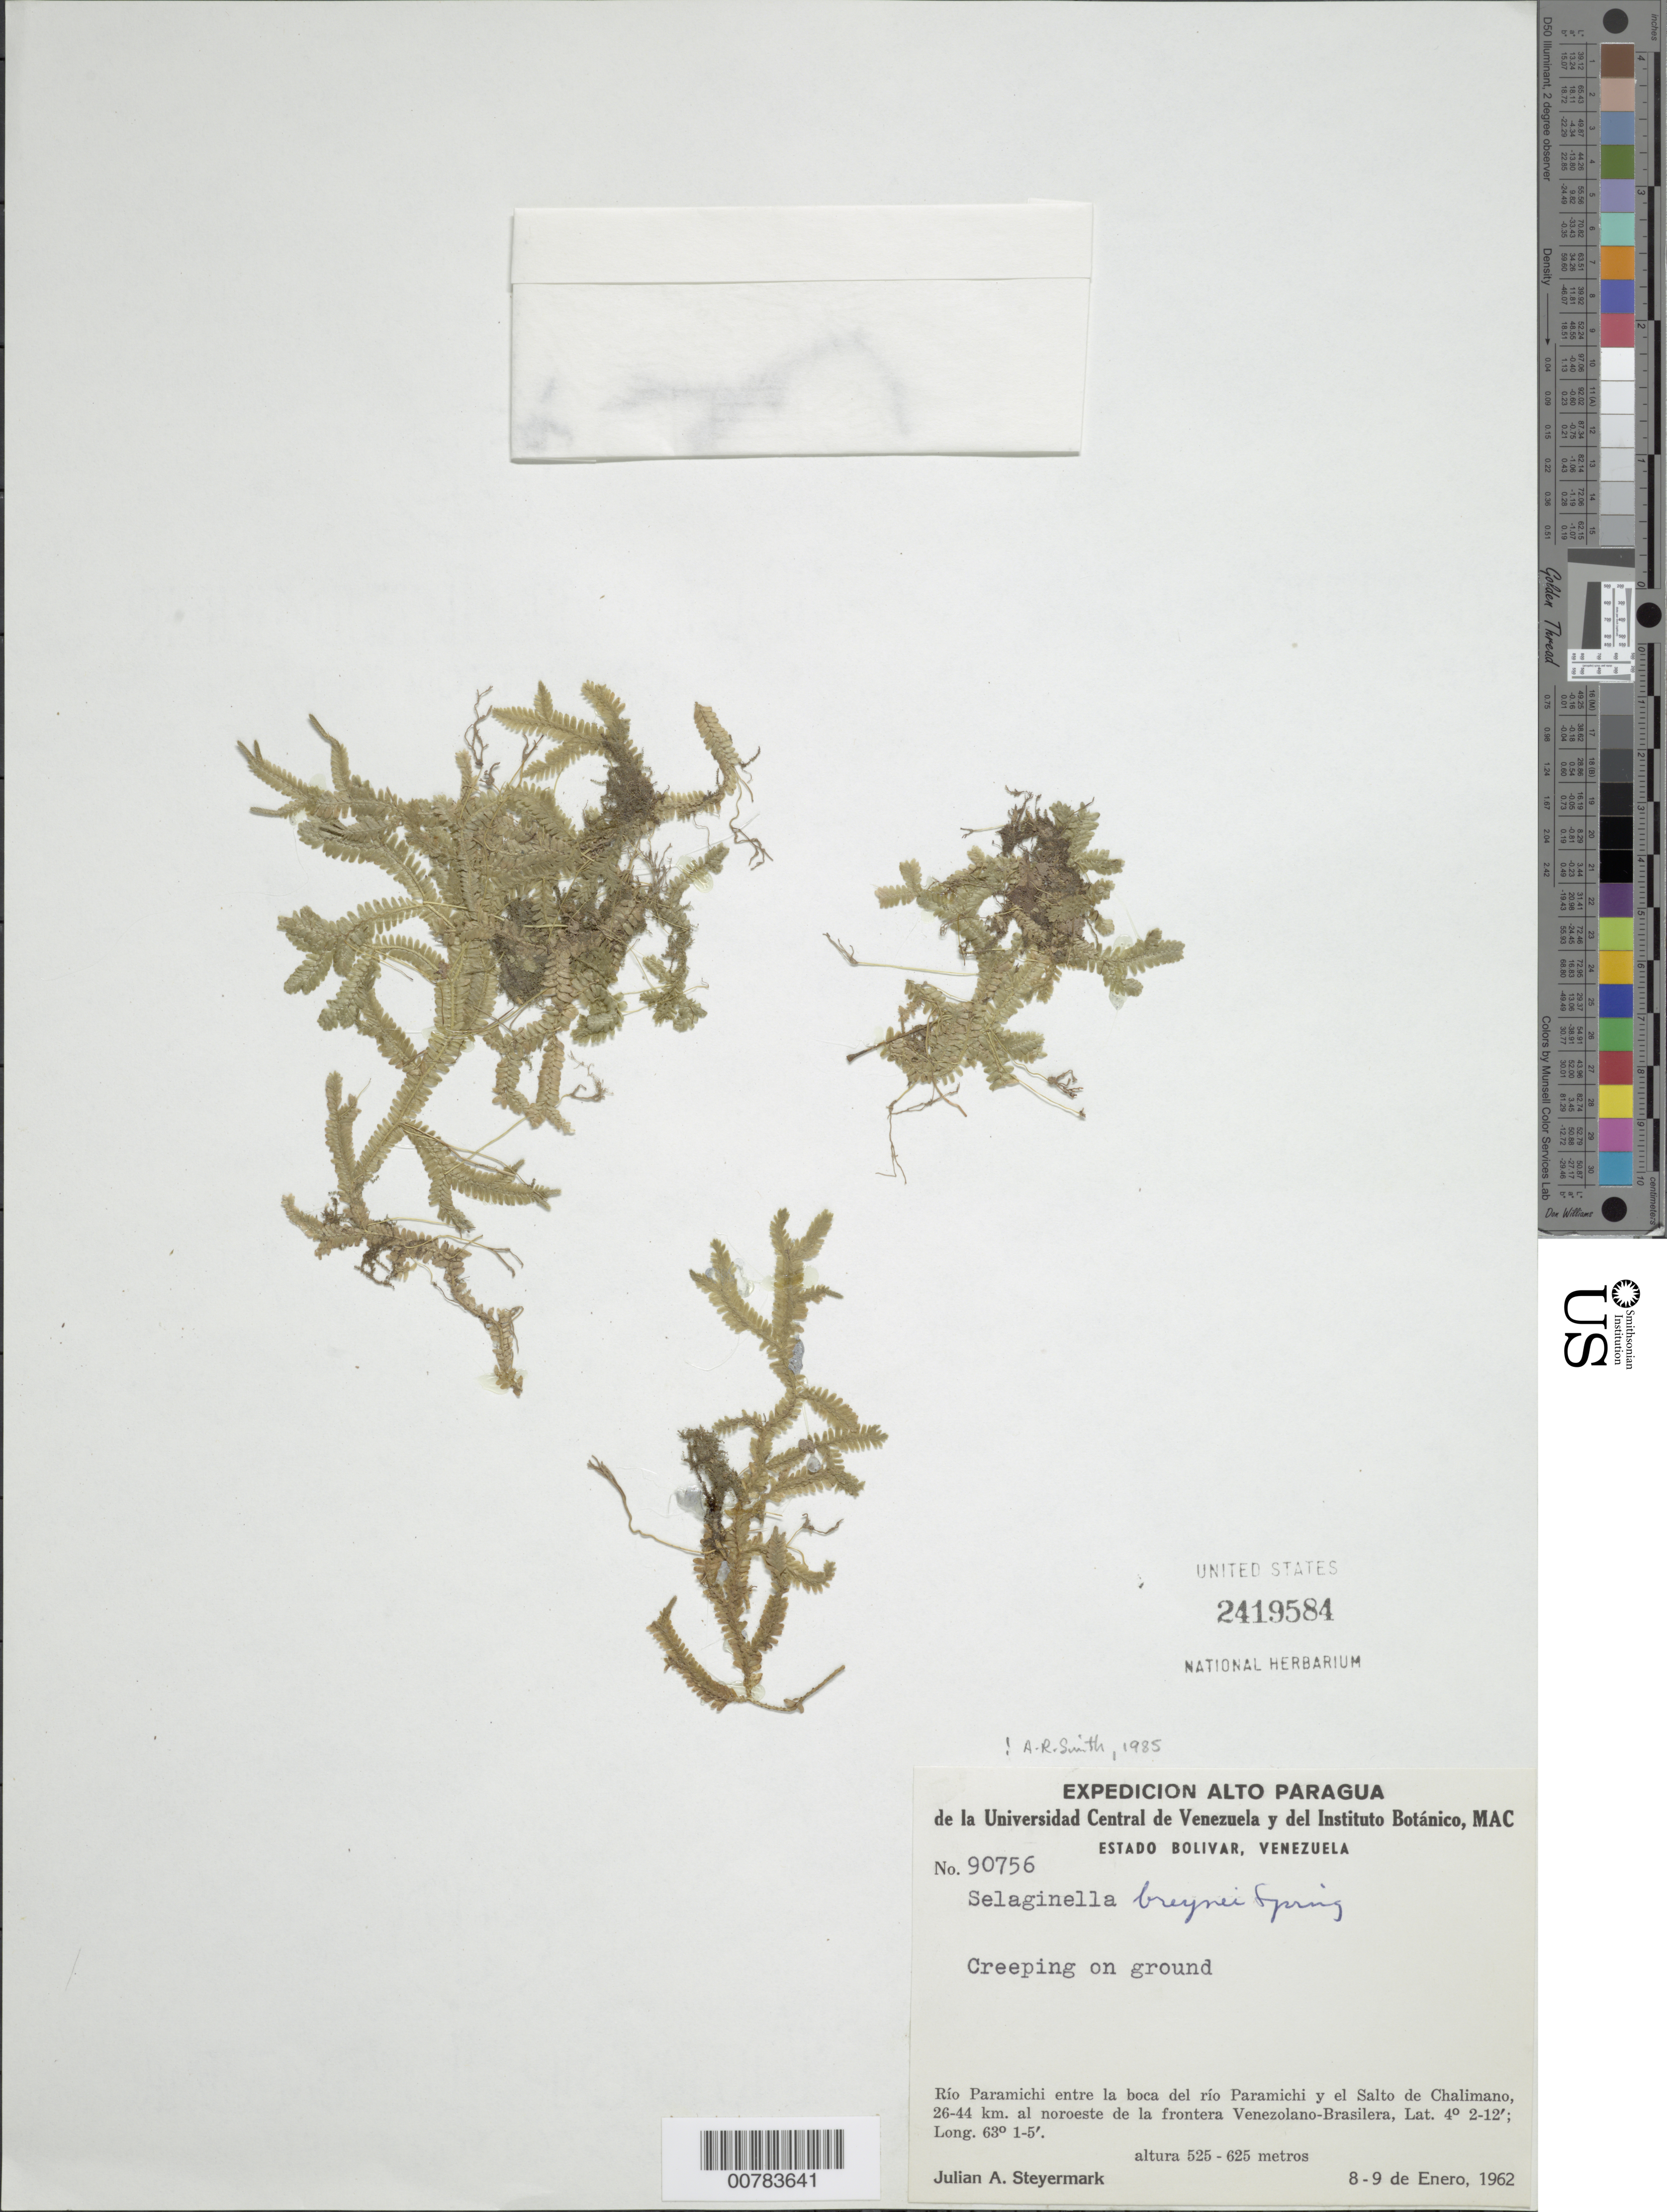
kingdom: Plantae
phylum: Tracheophyta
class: Lycopodiopsida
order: Selaginellales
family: Selaginellaceae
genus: Selaginella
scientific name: Selaginella breynii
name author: Spring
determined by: Smith, Alan R., (UC)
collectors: J. Steyermark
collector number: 90756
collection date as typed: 8-Jan-62 to 9-Jan-62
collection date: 1962-01-08/1962-01-09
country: Venezuela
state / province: Bolívar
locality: Río Paramichi entre la boca del río Paramichi y el Salto de Chalimano, 26-44 NE de la Venezuela-Brazil border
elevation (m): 525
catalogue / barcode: US 2419584